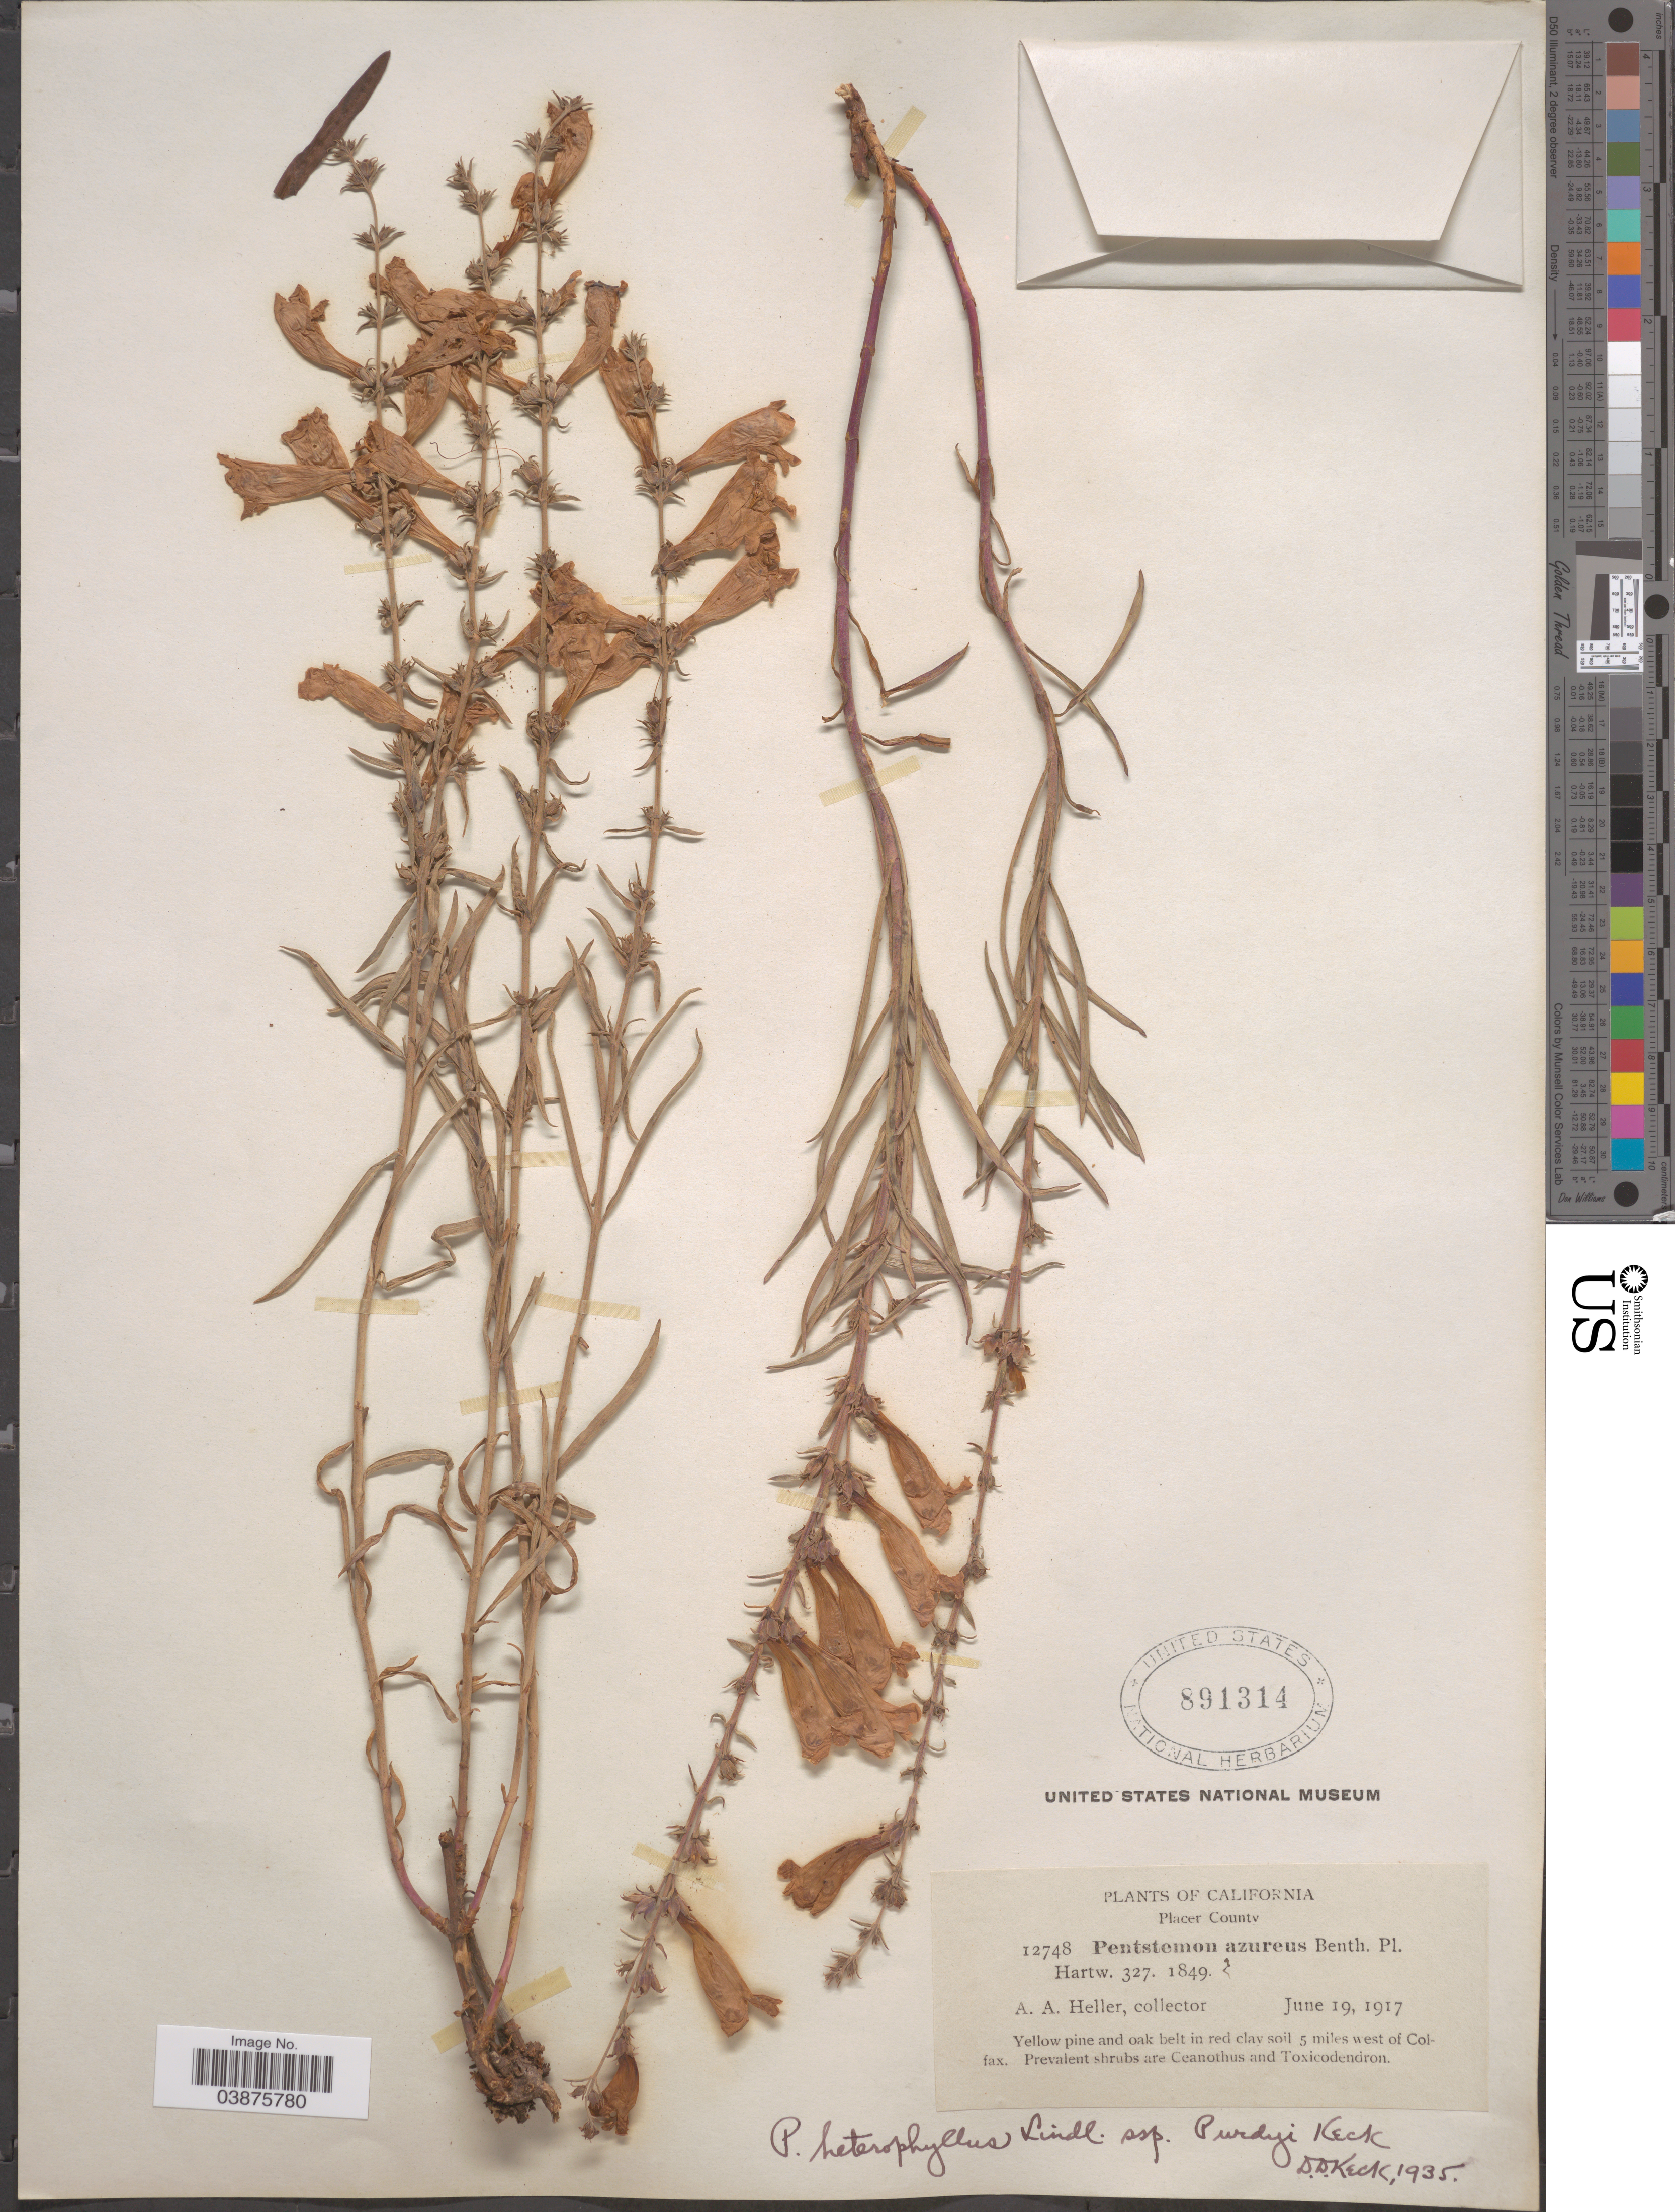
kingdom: Plantae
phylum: Tracheophyta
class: Magnoliopsida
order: Lamiales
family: Plantaginaceae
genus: Penstemon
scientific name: Penstemon heterophyllus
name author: Lindl.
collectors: A. A. Heller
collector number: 12748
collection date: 1917-06-19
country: United States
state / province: California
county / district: Placer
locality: Placer County. Yellow pine and oak belt in red clay soil 5 miles west of Colfax.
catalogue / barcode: US 891314